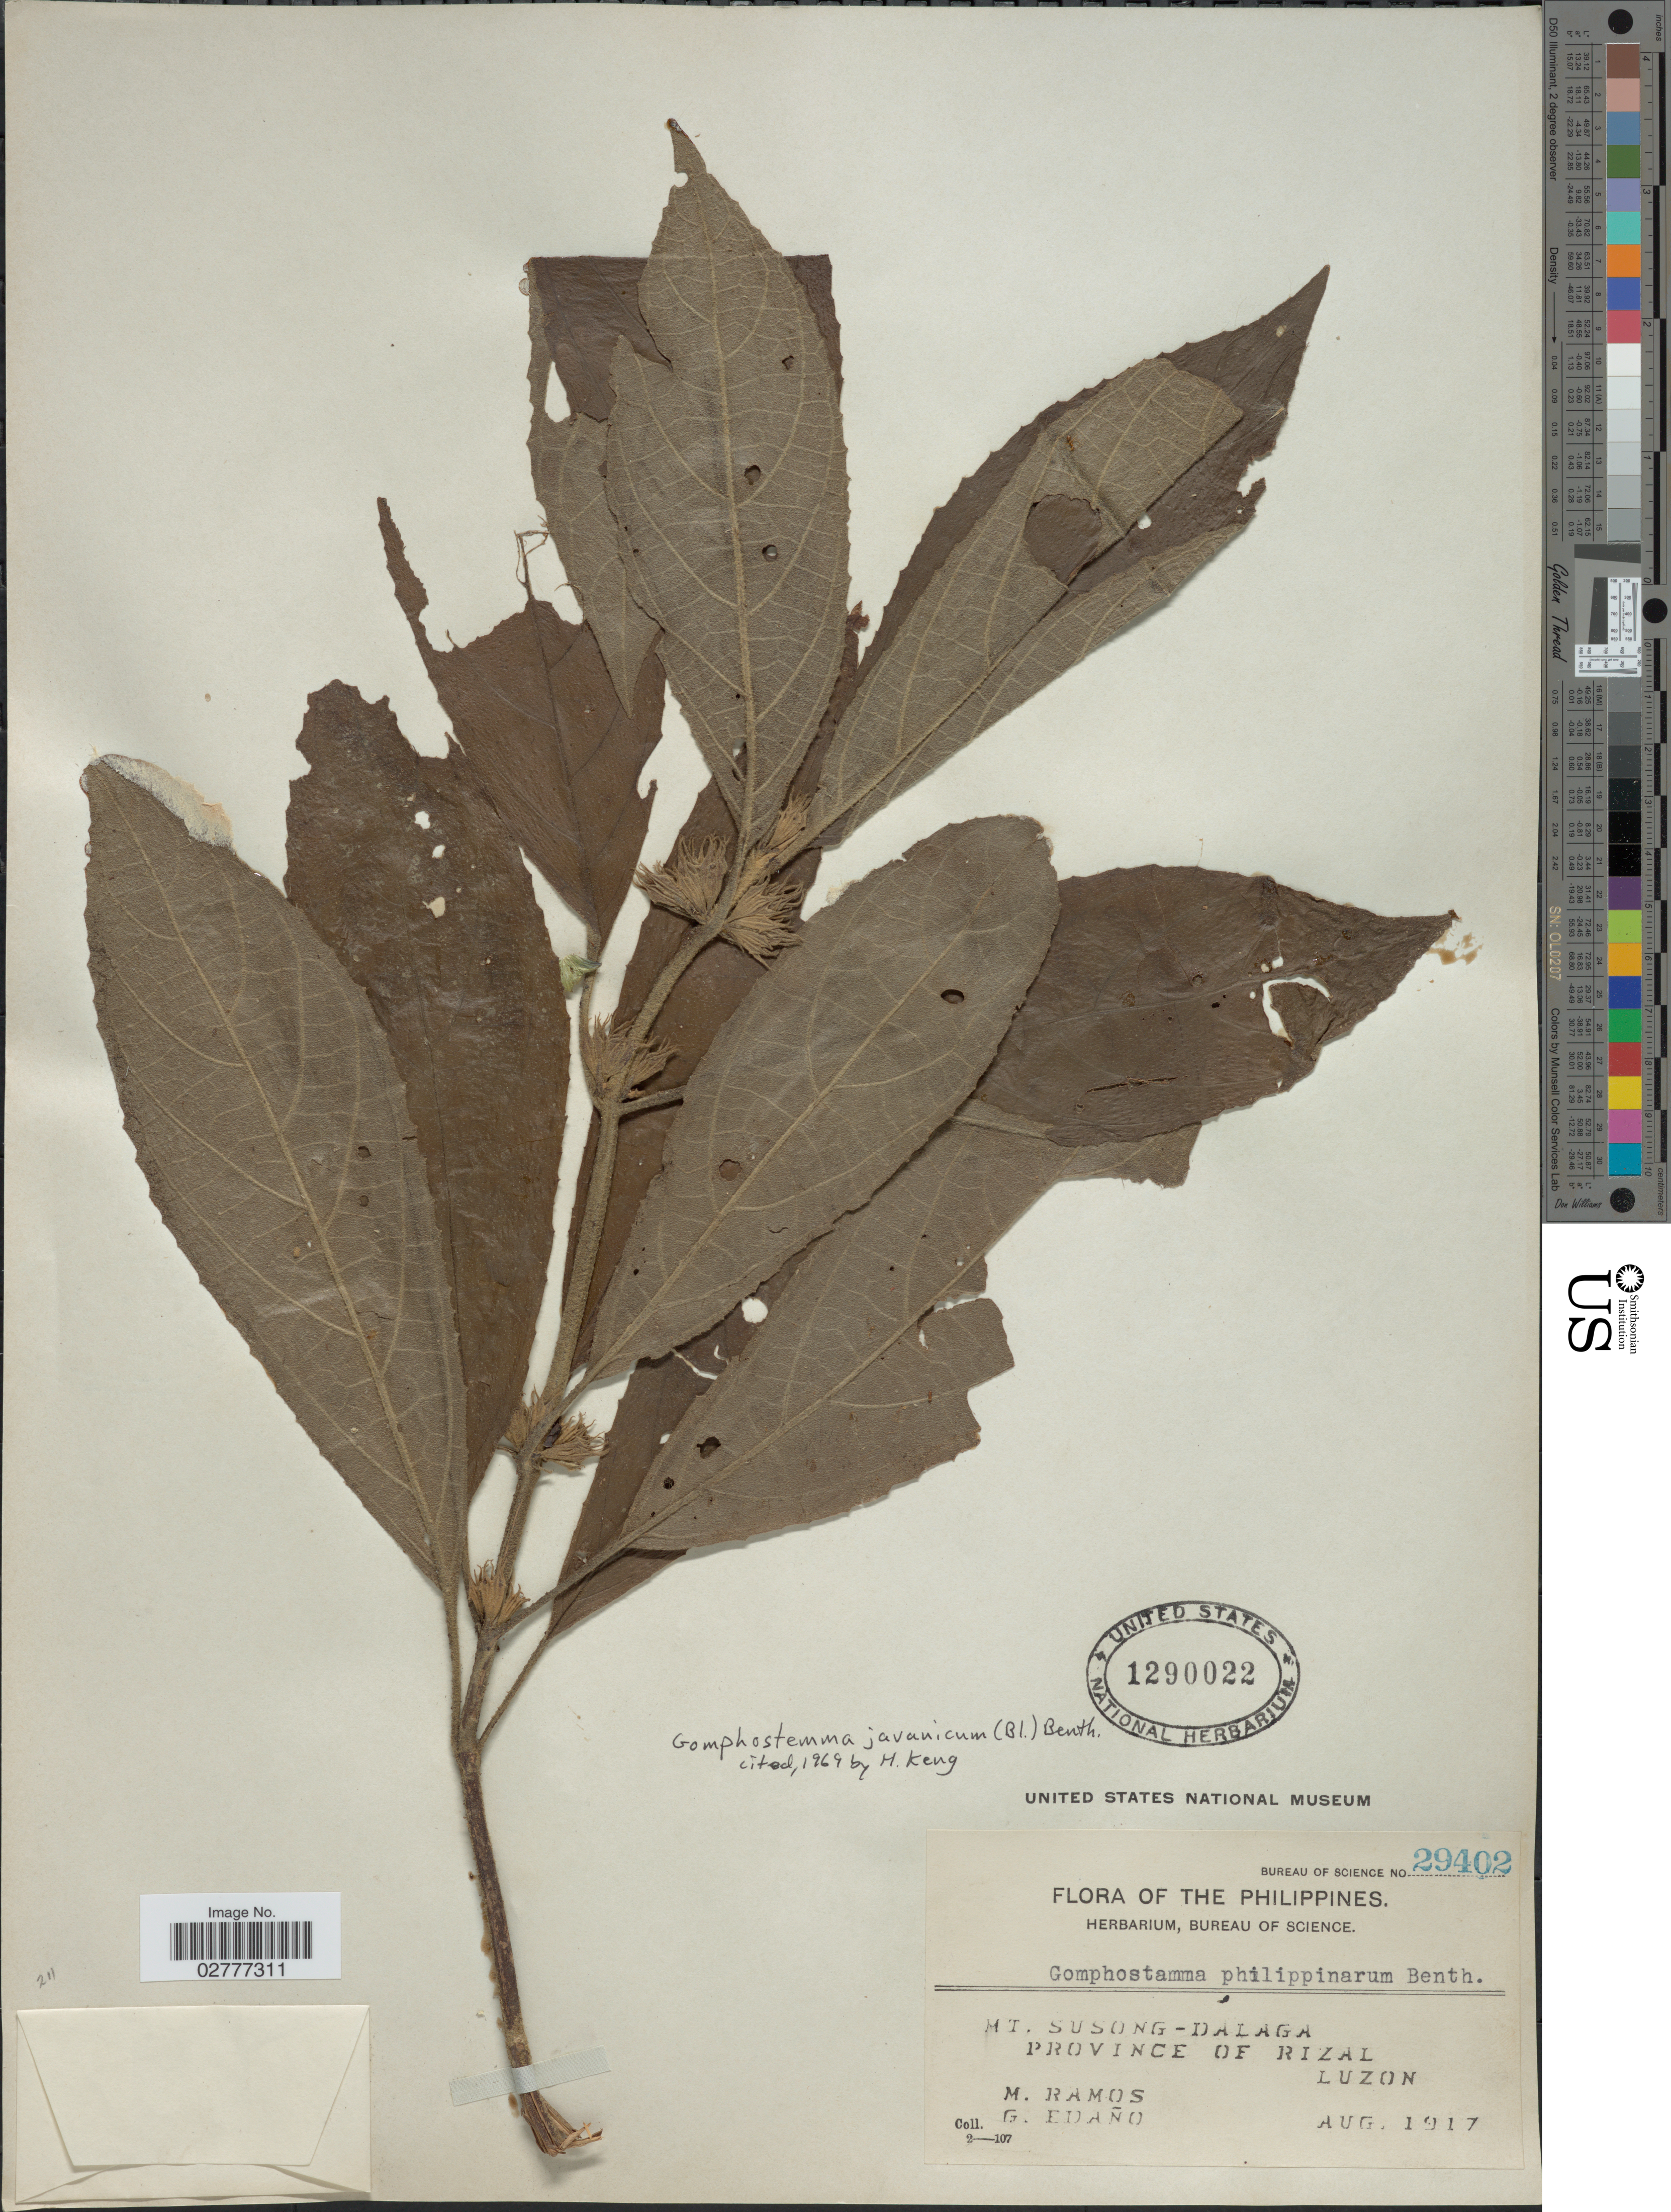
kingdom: Plantae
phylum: Tracheophyta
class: Magnoliopsida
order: Lamiales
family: Lamiaceae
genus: Gomphostemma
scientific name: Gomphostemma javanicum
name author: (Blume) Benth.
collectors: M. Ramos & G. Edaño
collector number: Bureau of Science 29402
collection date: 1917-08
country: Philippines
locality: Mt. Susong-Dalaga, Province of Rizal, Luzon.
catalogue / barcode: US 1290022